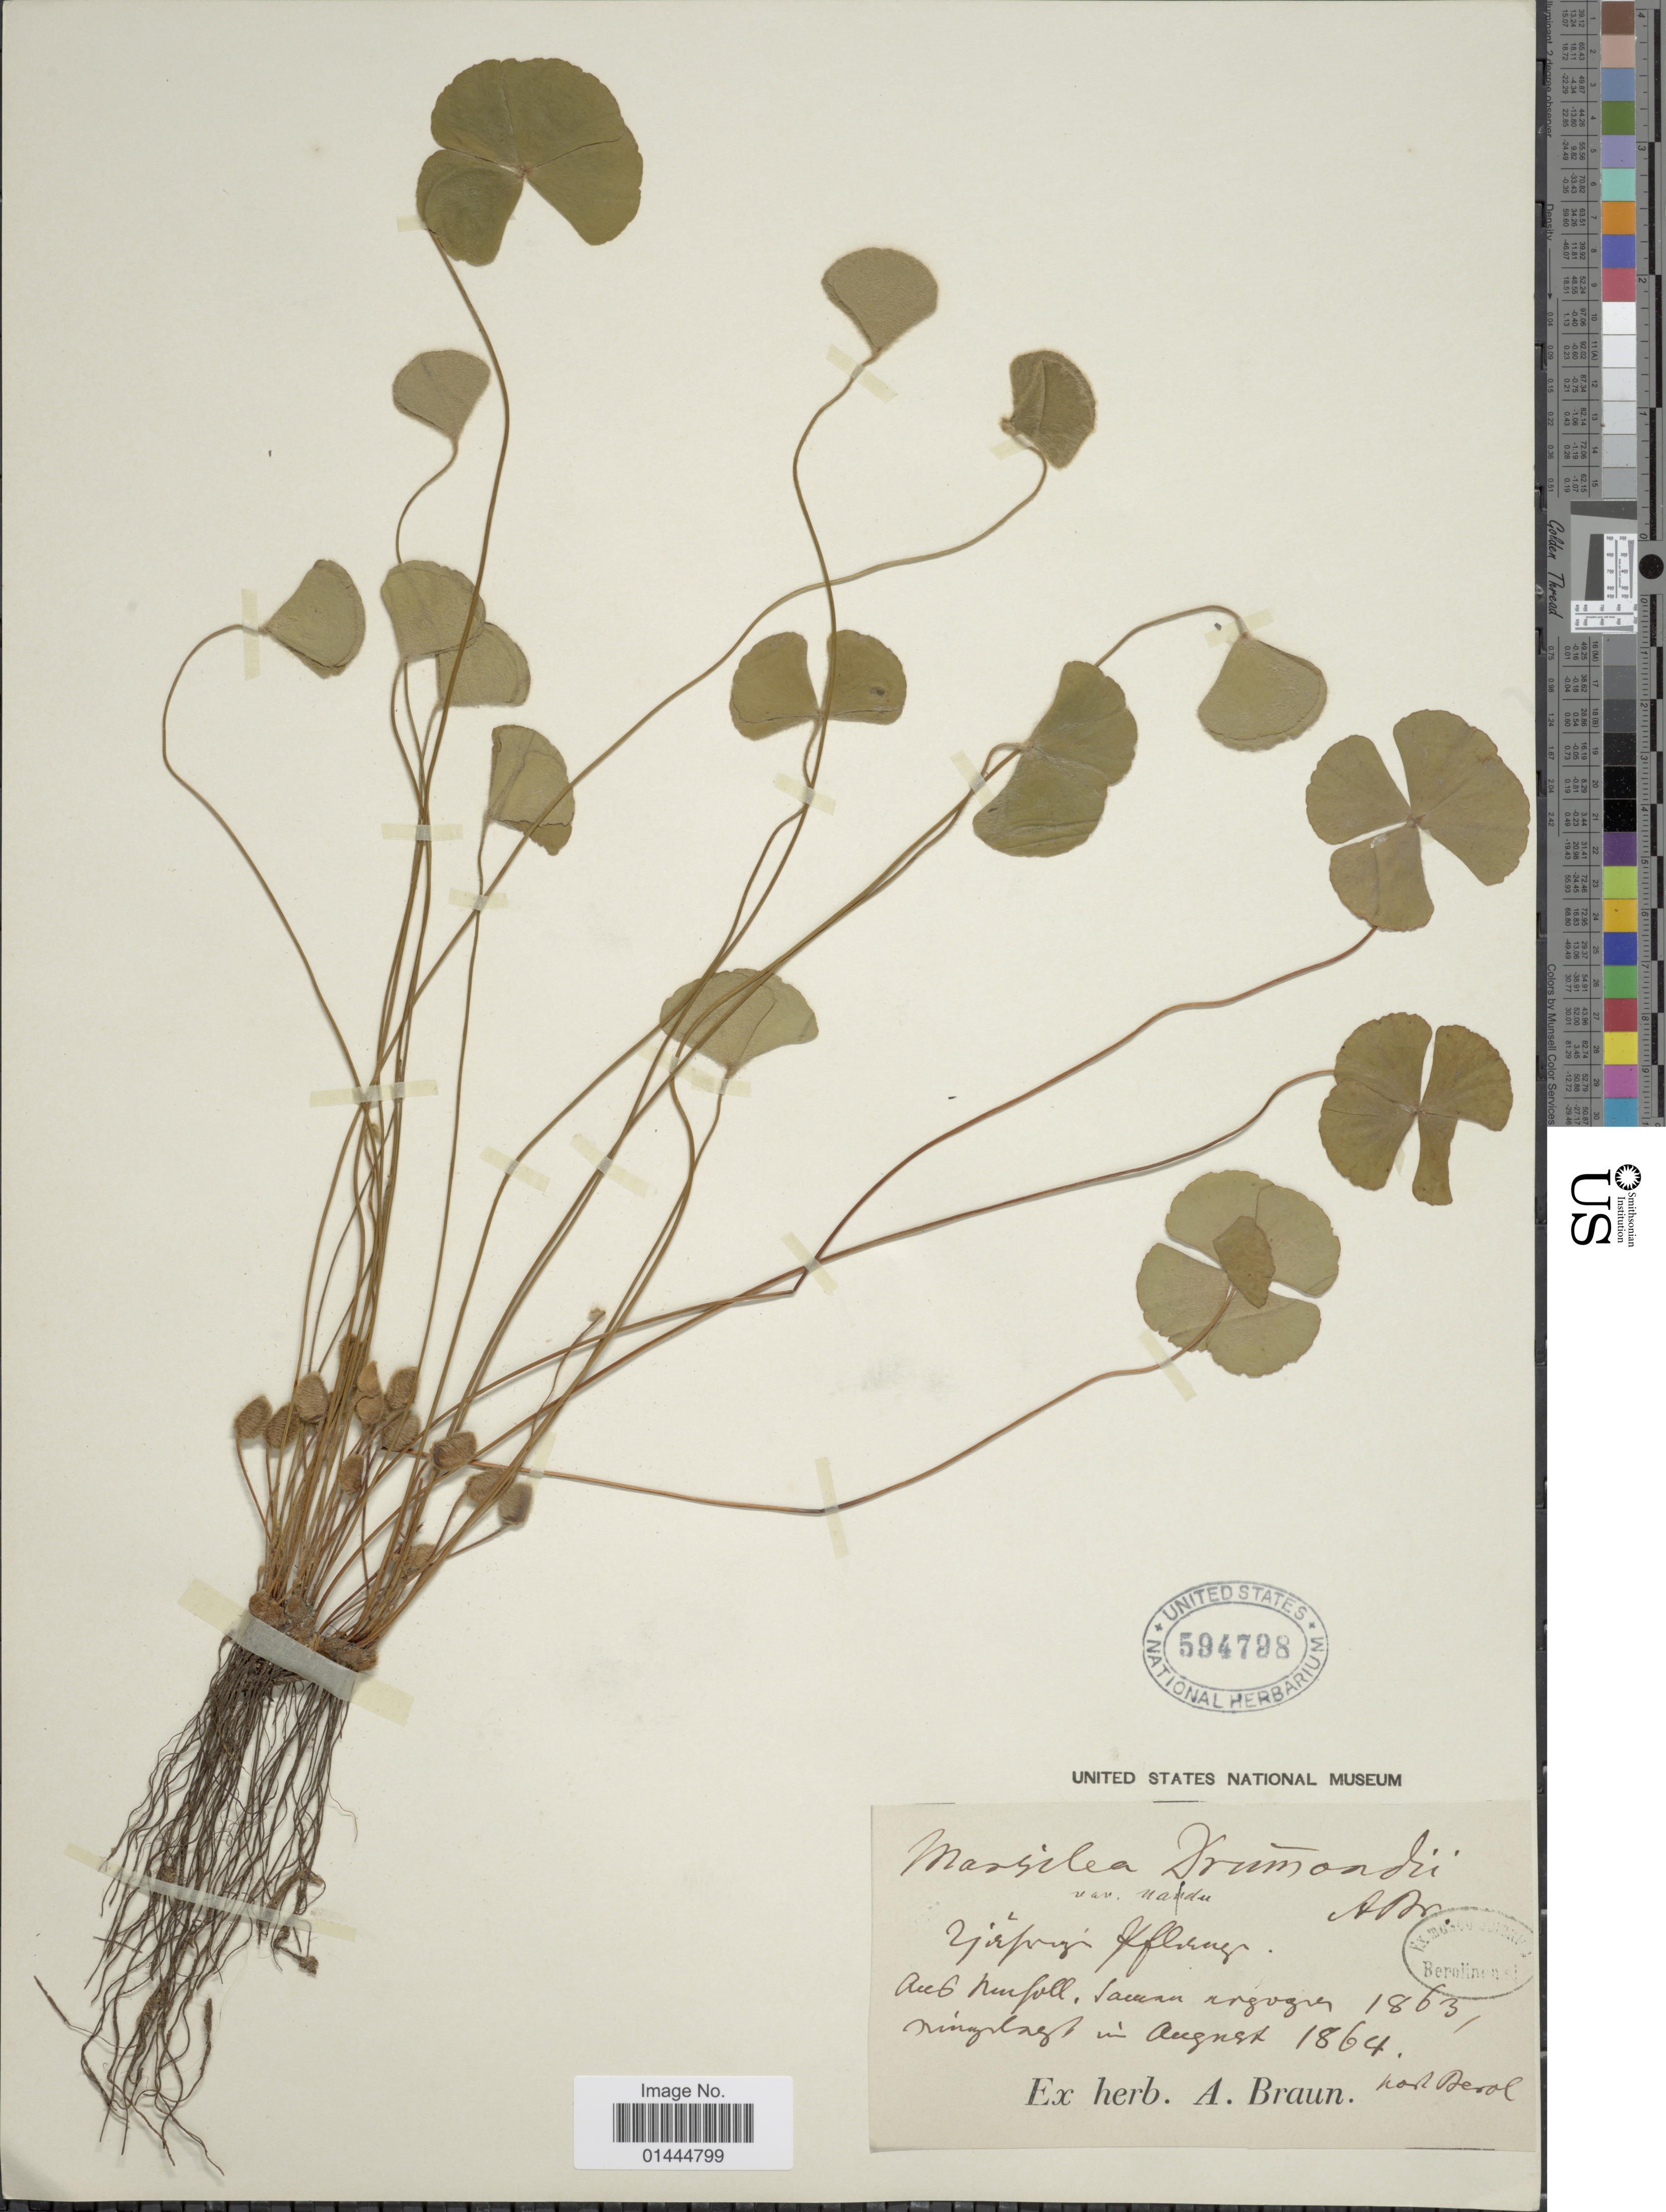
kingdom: Plantae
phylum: Tracheophyta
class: Polypodiopsida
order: Salviniales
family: Marsileaceae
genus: Marsilea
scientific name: Marsilea drummondii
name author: A. Braun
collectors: ex herb. A. Braun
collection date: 1864-08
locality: Aub humfoll, saman ragvgre ringvlag, hort Berol. [interpreted]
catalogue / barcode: US 594798